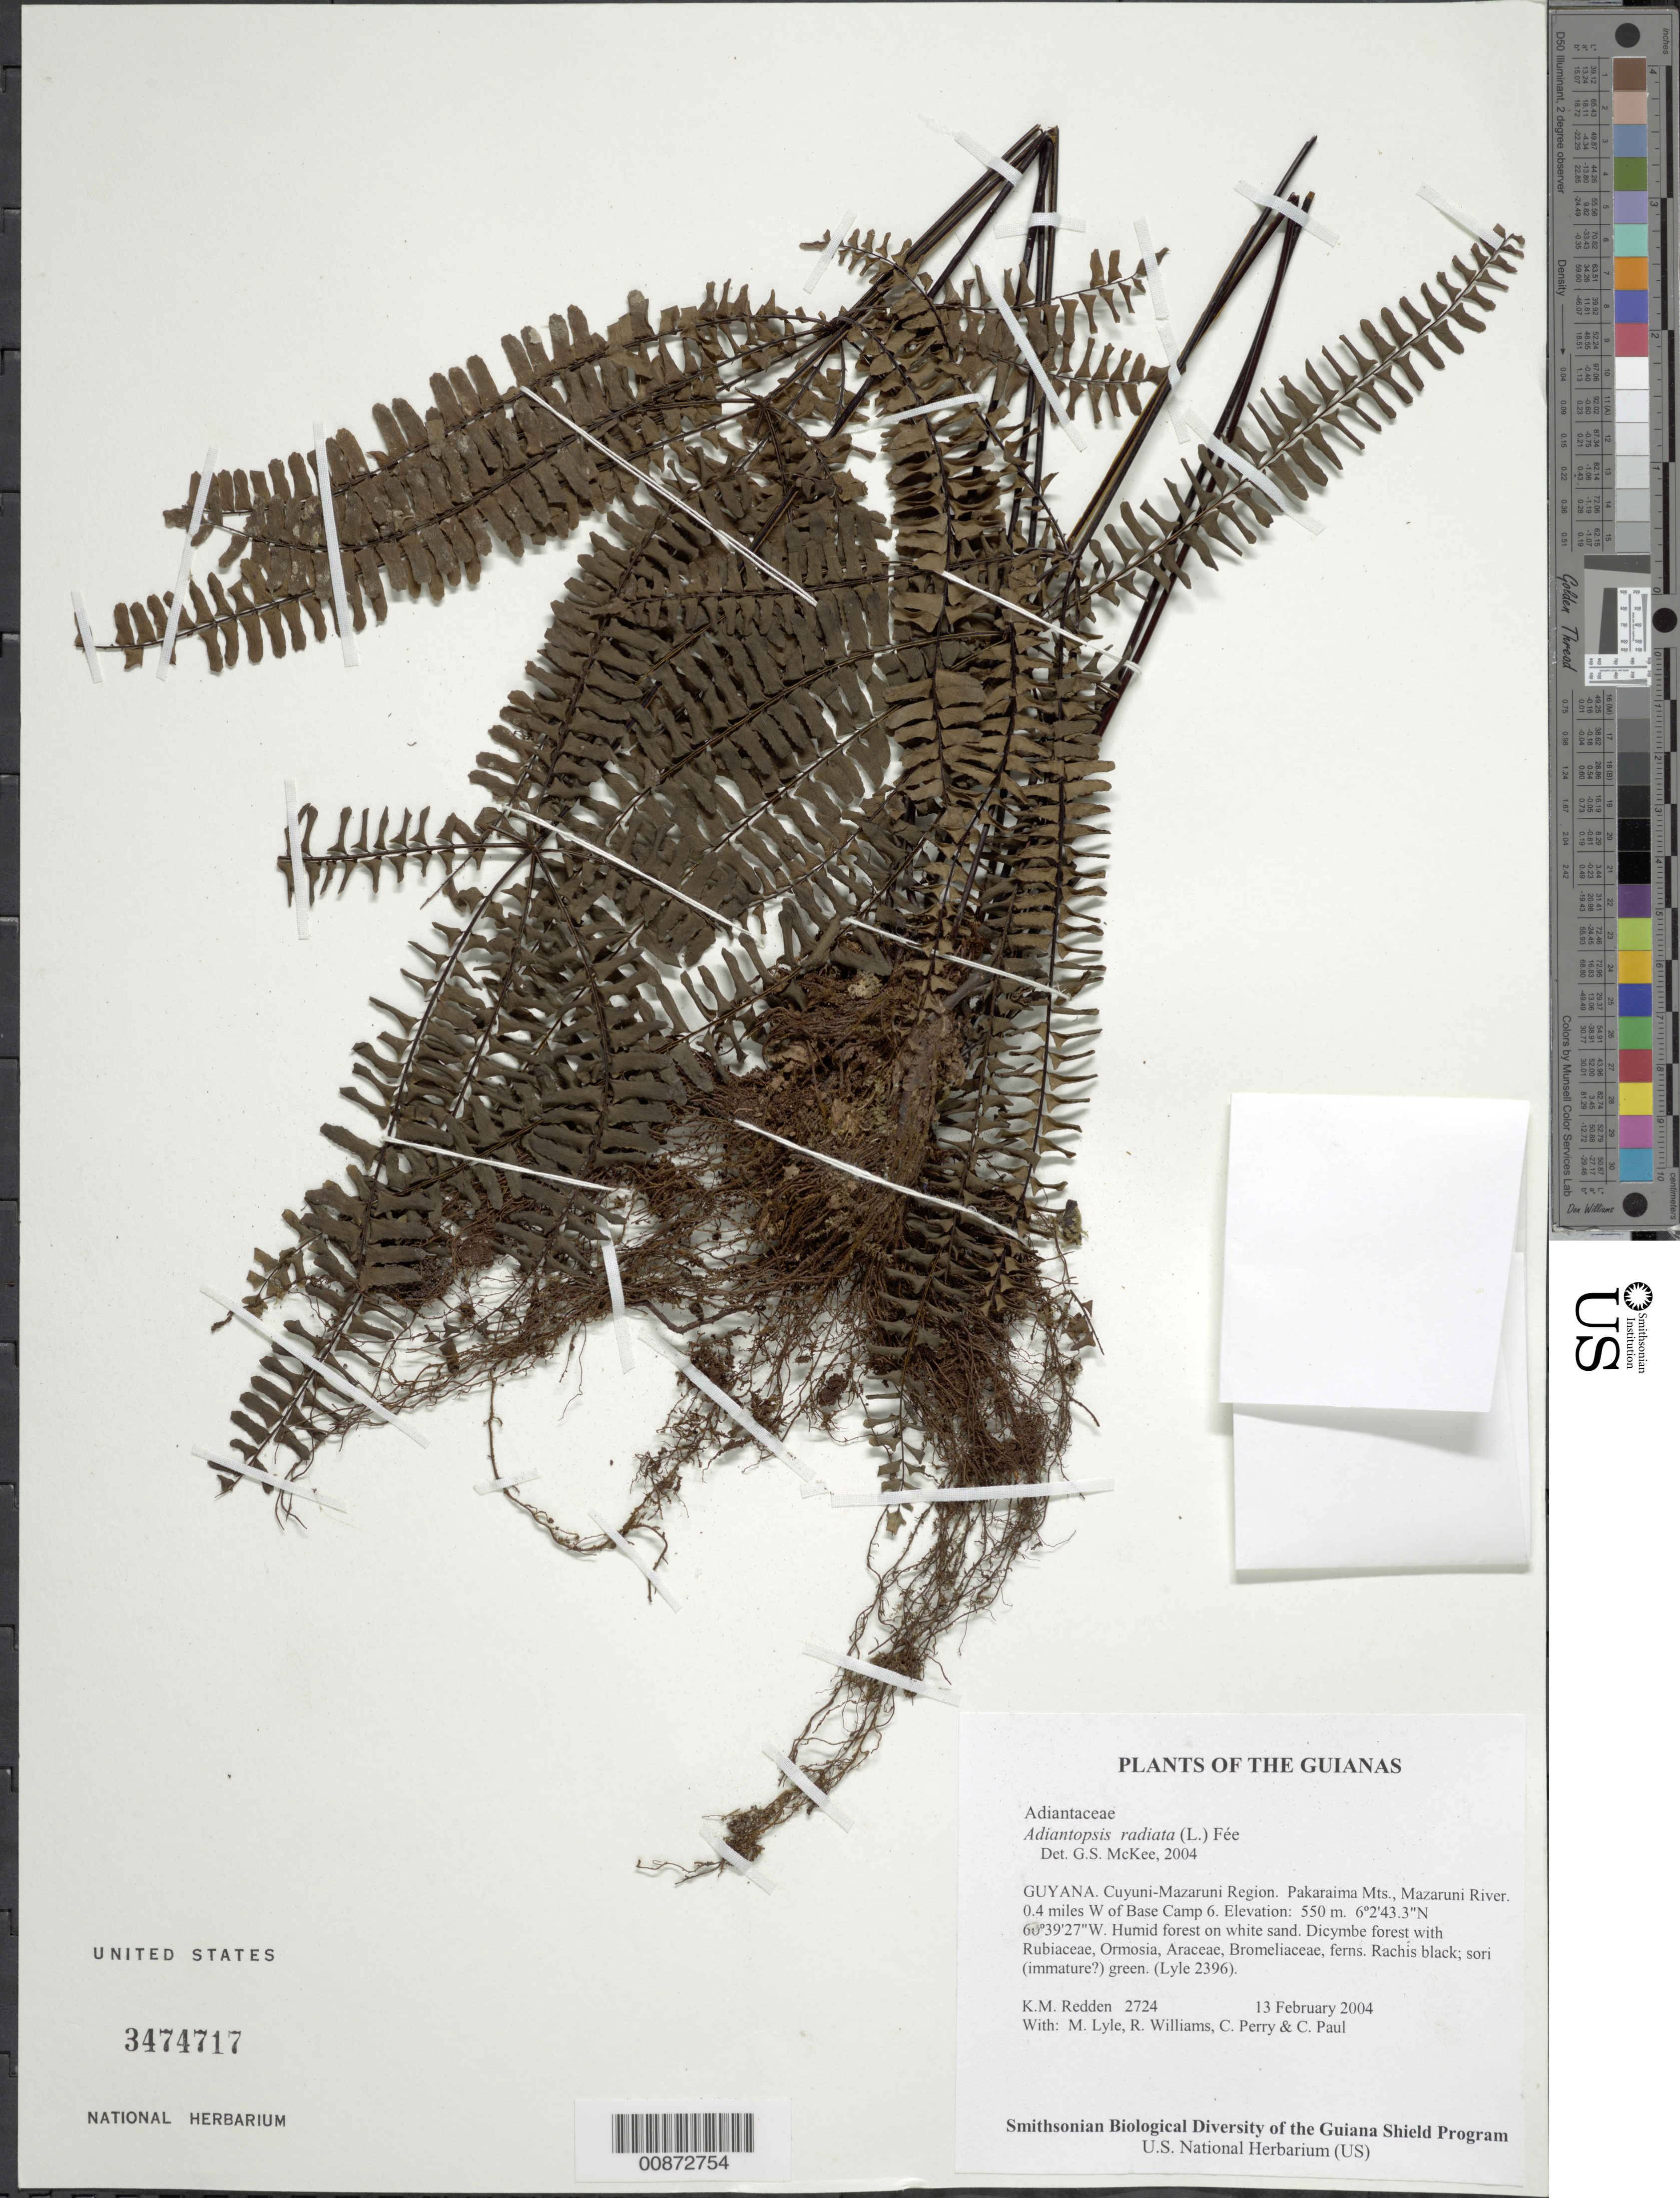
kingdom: Plantae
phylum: Tracheophyta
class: Polypodiopsida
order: Polypodiales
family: Pteridaceae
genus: Adiantopsis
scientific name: Adiantopsis radiata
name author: (L.) Fée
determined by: McKee, G. S., (US), NMNH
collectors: K. M. Redden, M. Lyle, R. Williams, C. Perry & C. Paul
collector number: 2724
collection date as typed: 13 February 2004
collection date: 2004-02-13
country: Guyana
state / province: Cuyuni-Mazaruni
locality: Pakaraima Mts., Mazaruni River. 0.4 miles W of Base Camp 6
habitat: Humid forest on white sand. Dicymbe forest with Rubiaceae, Ormosia, Araceae, Bromeliaceae, ferns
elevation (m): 550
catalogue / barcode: US 3474717